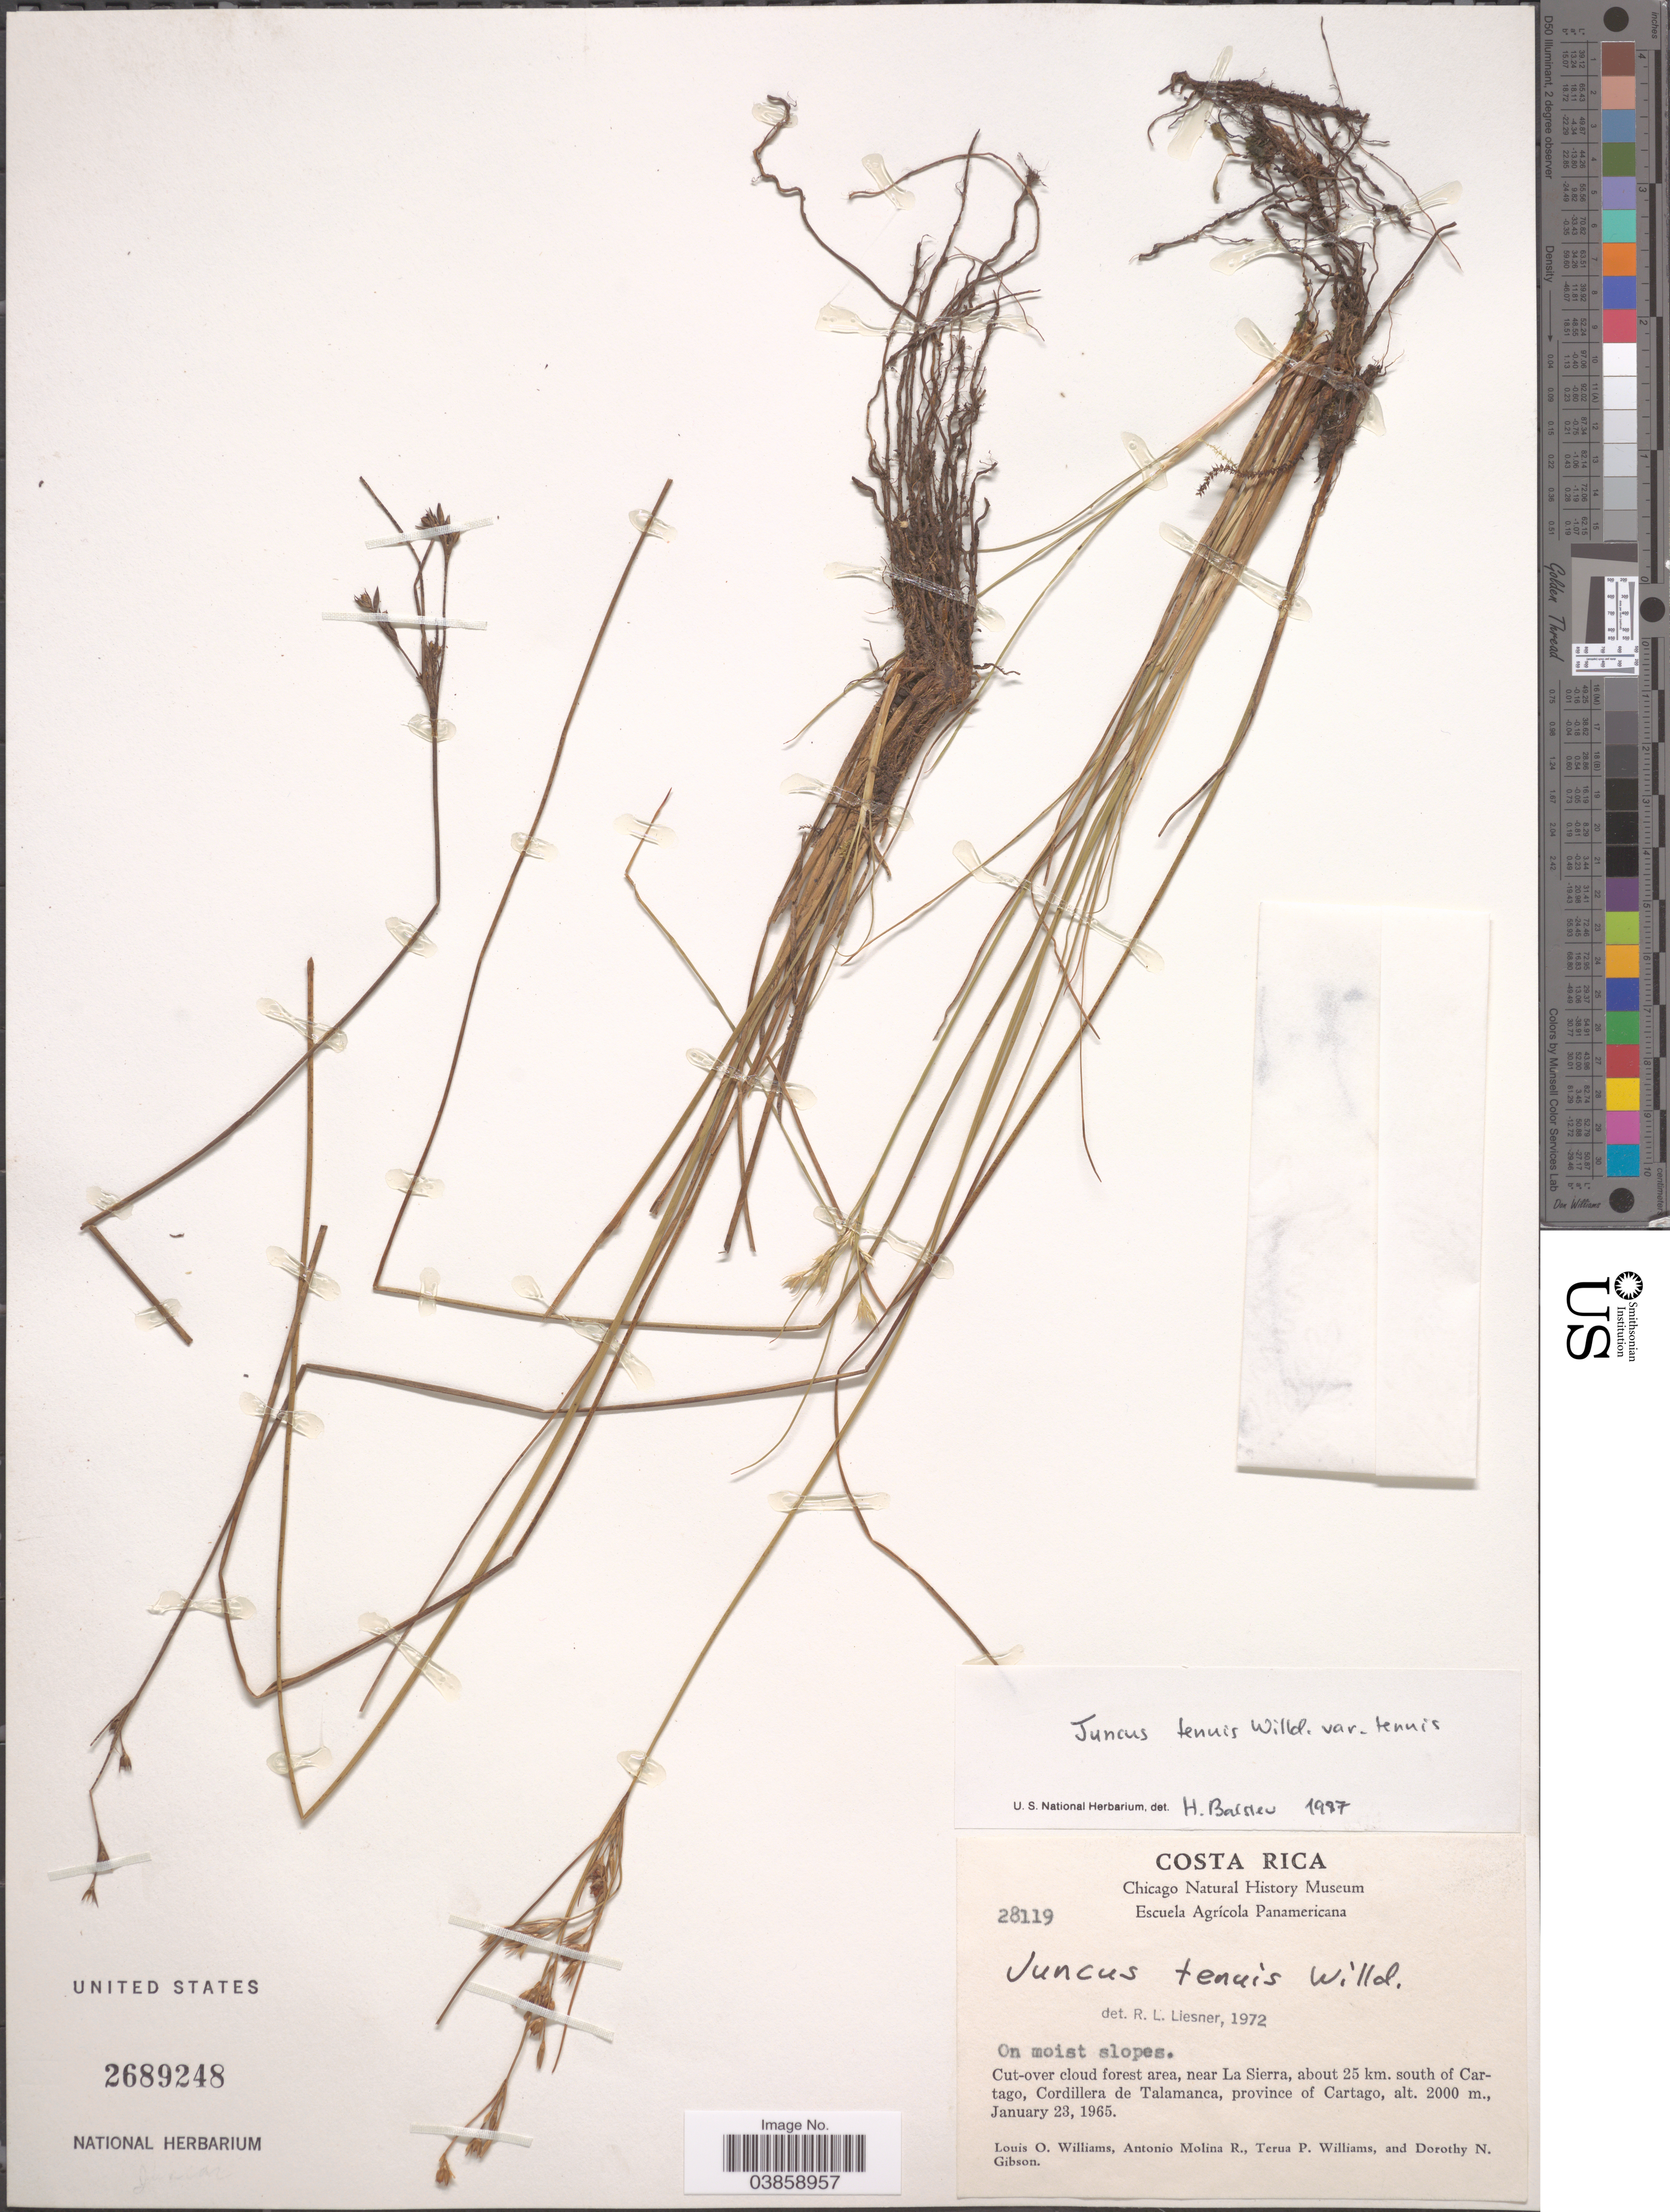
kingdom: Plantae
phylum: Tracheophyta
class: Liliopsida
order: Poales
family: Juncaceae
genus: Juncus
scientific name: Juncus tenuis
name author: Willd.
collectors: L. O. Williams, A. Molina R., T. Williams & D. N. Gibson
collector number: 28119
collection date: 1965-01-23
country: Costa Rica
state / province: Cartago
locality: Near La Sierra, about 25 km. south of Cartago, Cordillera de Talamanca.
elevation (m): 2000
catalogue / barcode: US 2689248